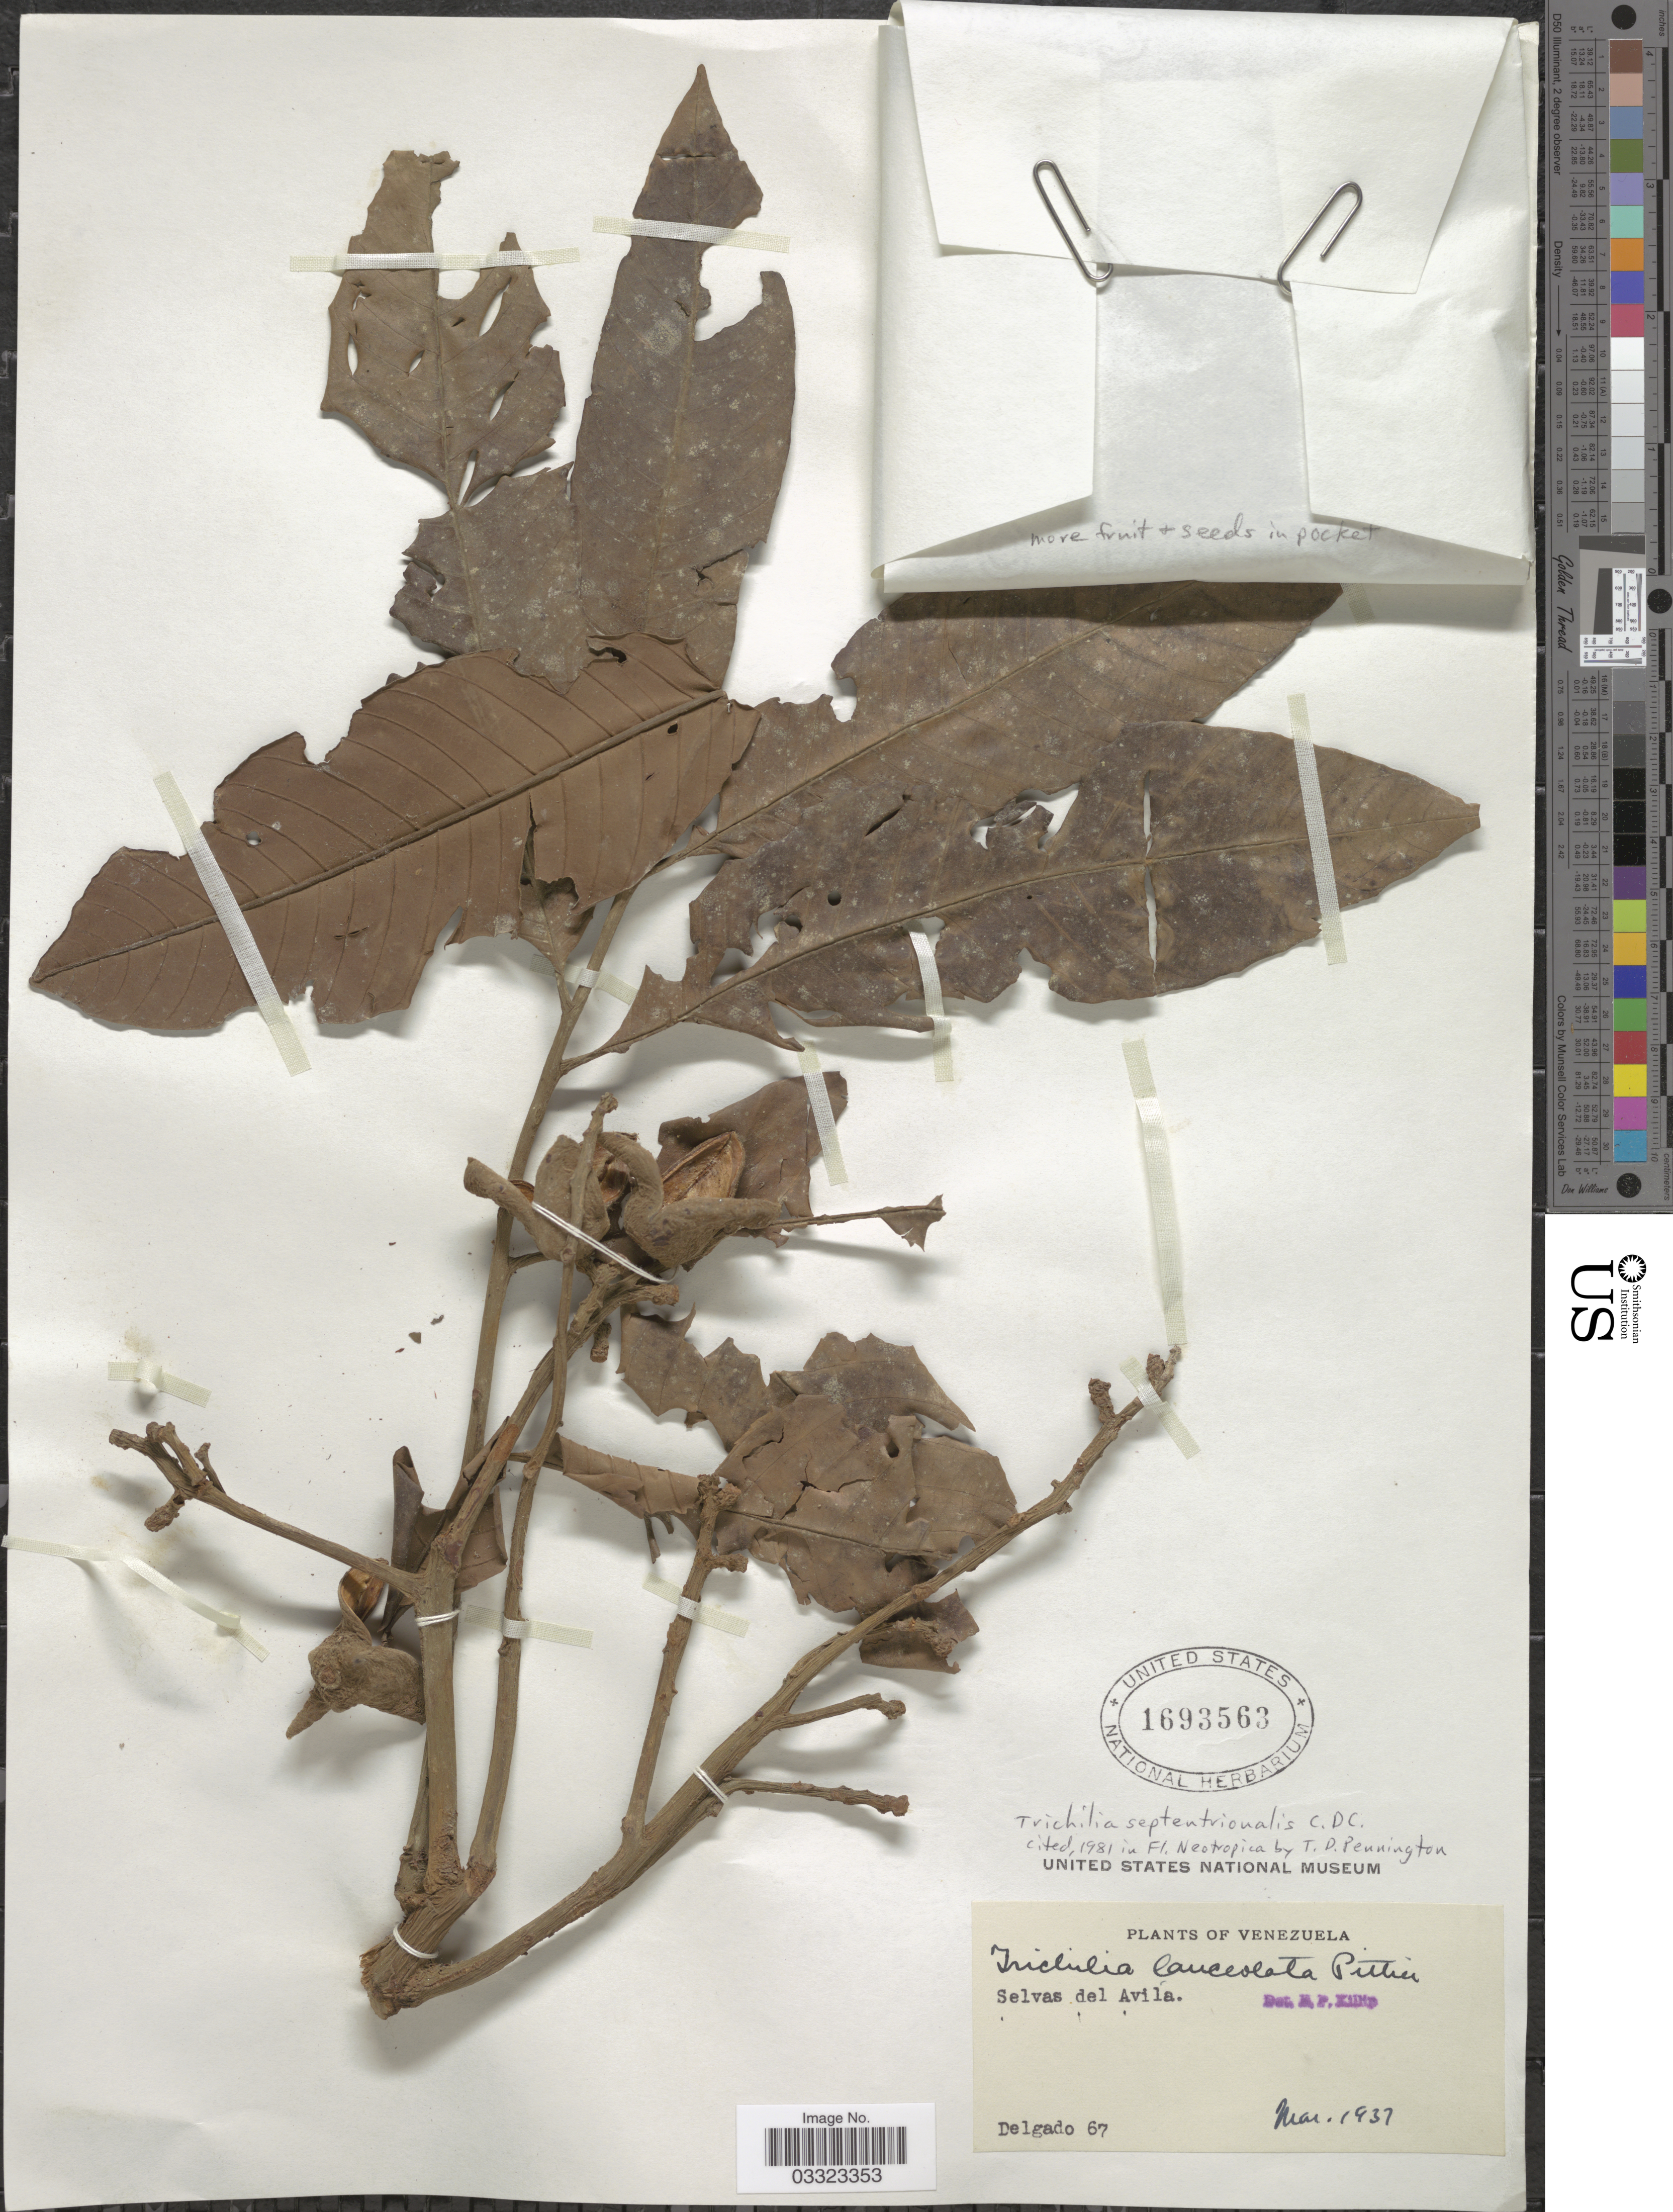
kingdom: Plantae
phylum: Tracheophyta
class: Magnoliopsida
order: Sapindales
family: Meliaceae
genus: Trichilia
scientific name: Trichilia septentrionalis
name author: C. DC.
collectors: Delgado, --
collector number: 67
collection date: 1937-03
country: Venezuela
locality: Selvas del Avila.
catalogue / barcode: US 1693563